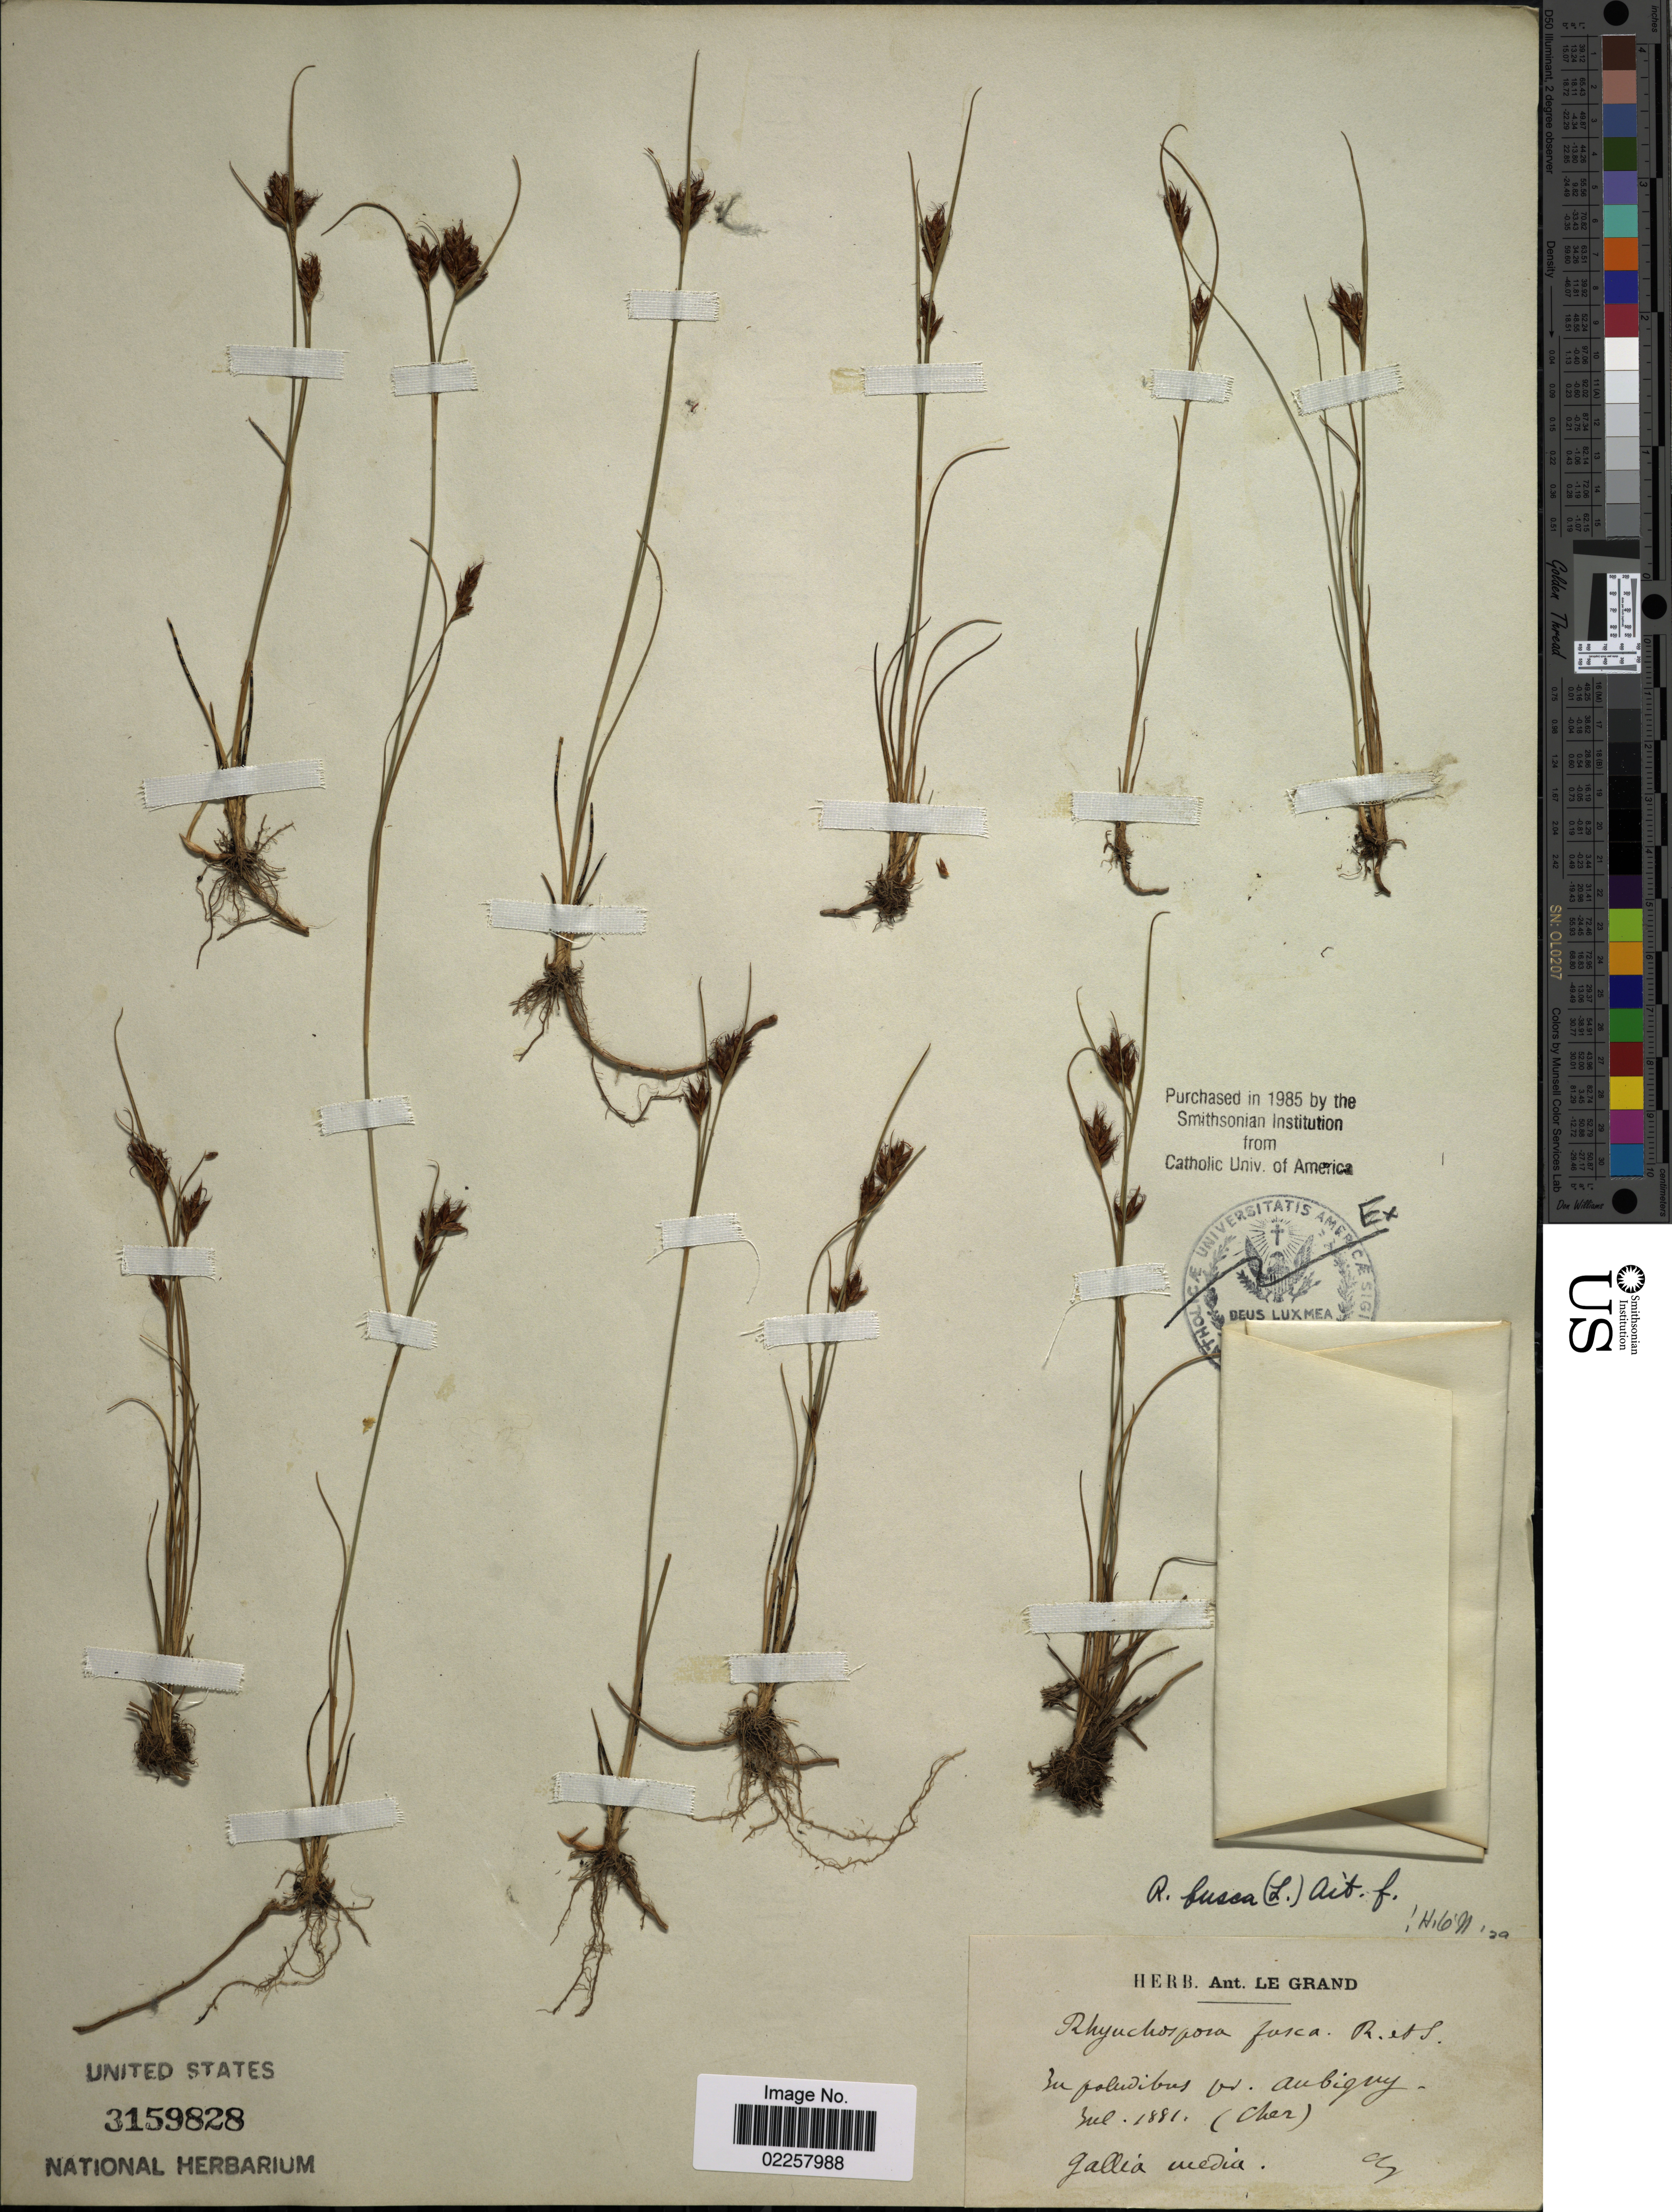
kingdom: Plantae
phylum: Tracheophyta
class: Liliopsida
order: Poales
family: Cyperaceae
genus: Rhynchospora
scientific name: Rhynchospora fusca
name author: (L.) W.T. Aiton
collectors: Ex herb. Ant. Le Grand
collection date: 1881-07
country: France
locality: In paludosis vr. Aubigny [interpreted]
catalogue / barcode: US 3159828